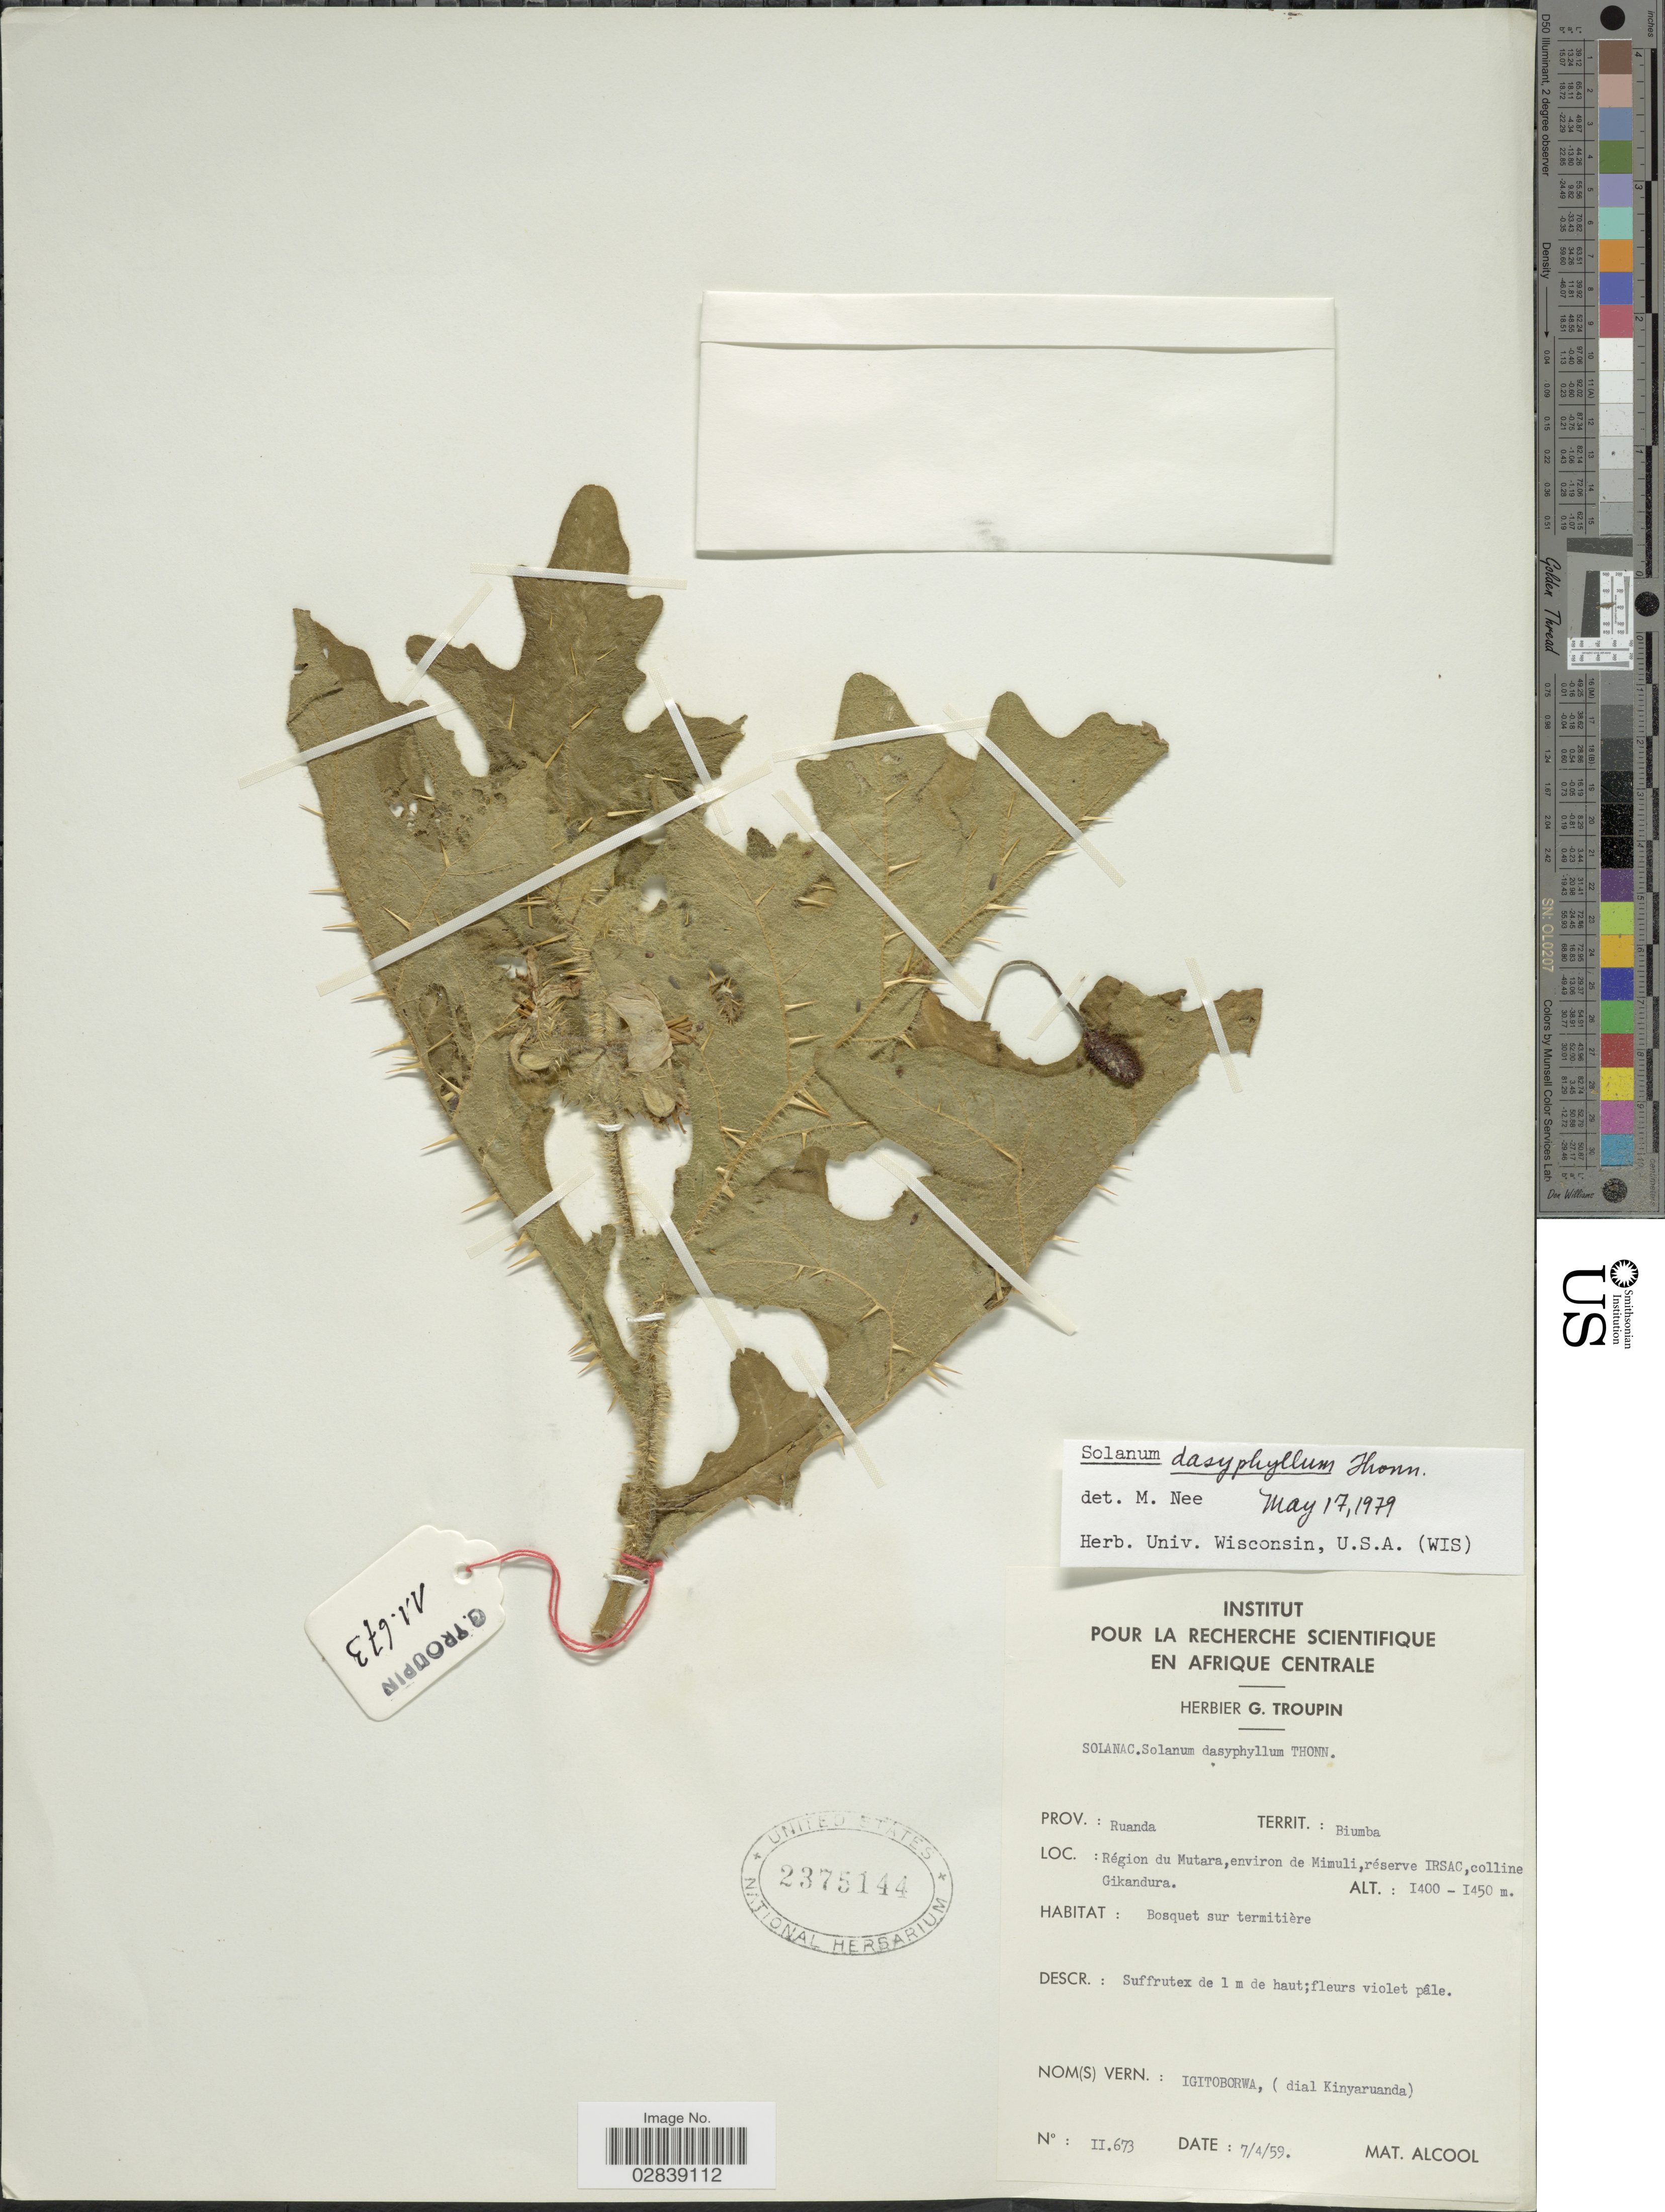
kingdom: Plantae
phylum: Tracheophyta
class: Magnoliopsida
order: Solanales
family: Solanaceae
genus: Solanum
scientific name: Solanum dasyphyllum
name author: Schumach. & Thonn.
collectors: G. Troupin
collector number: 11673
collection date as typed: Transcribed d/m/y: 7/4/59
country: Rwanda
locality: Prov.: Ruanda, Territ.: Biumba. Région du Mutara, environ de Mimuli, réserve IRSAC, colline Gikandura.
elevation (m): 1400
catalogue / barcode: US 2375144